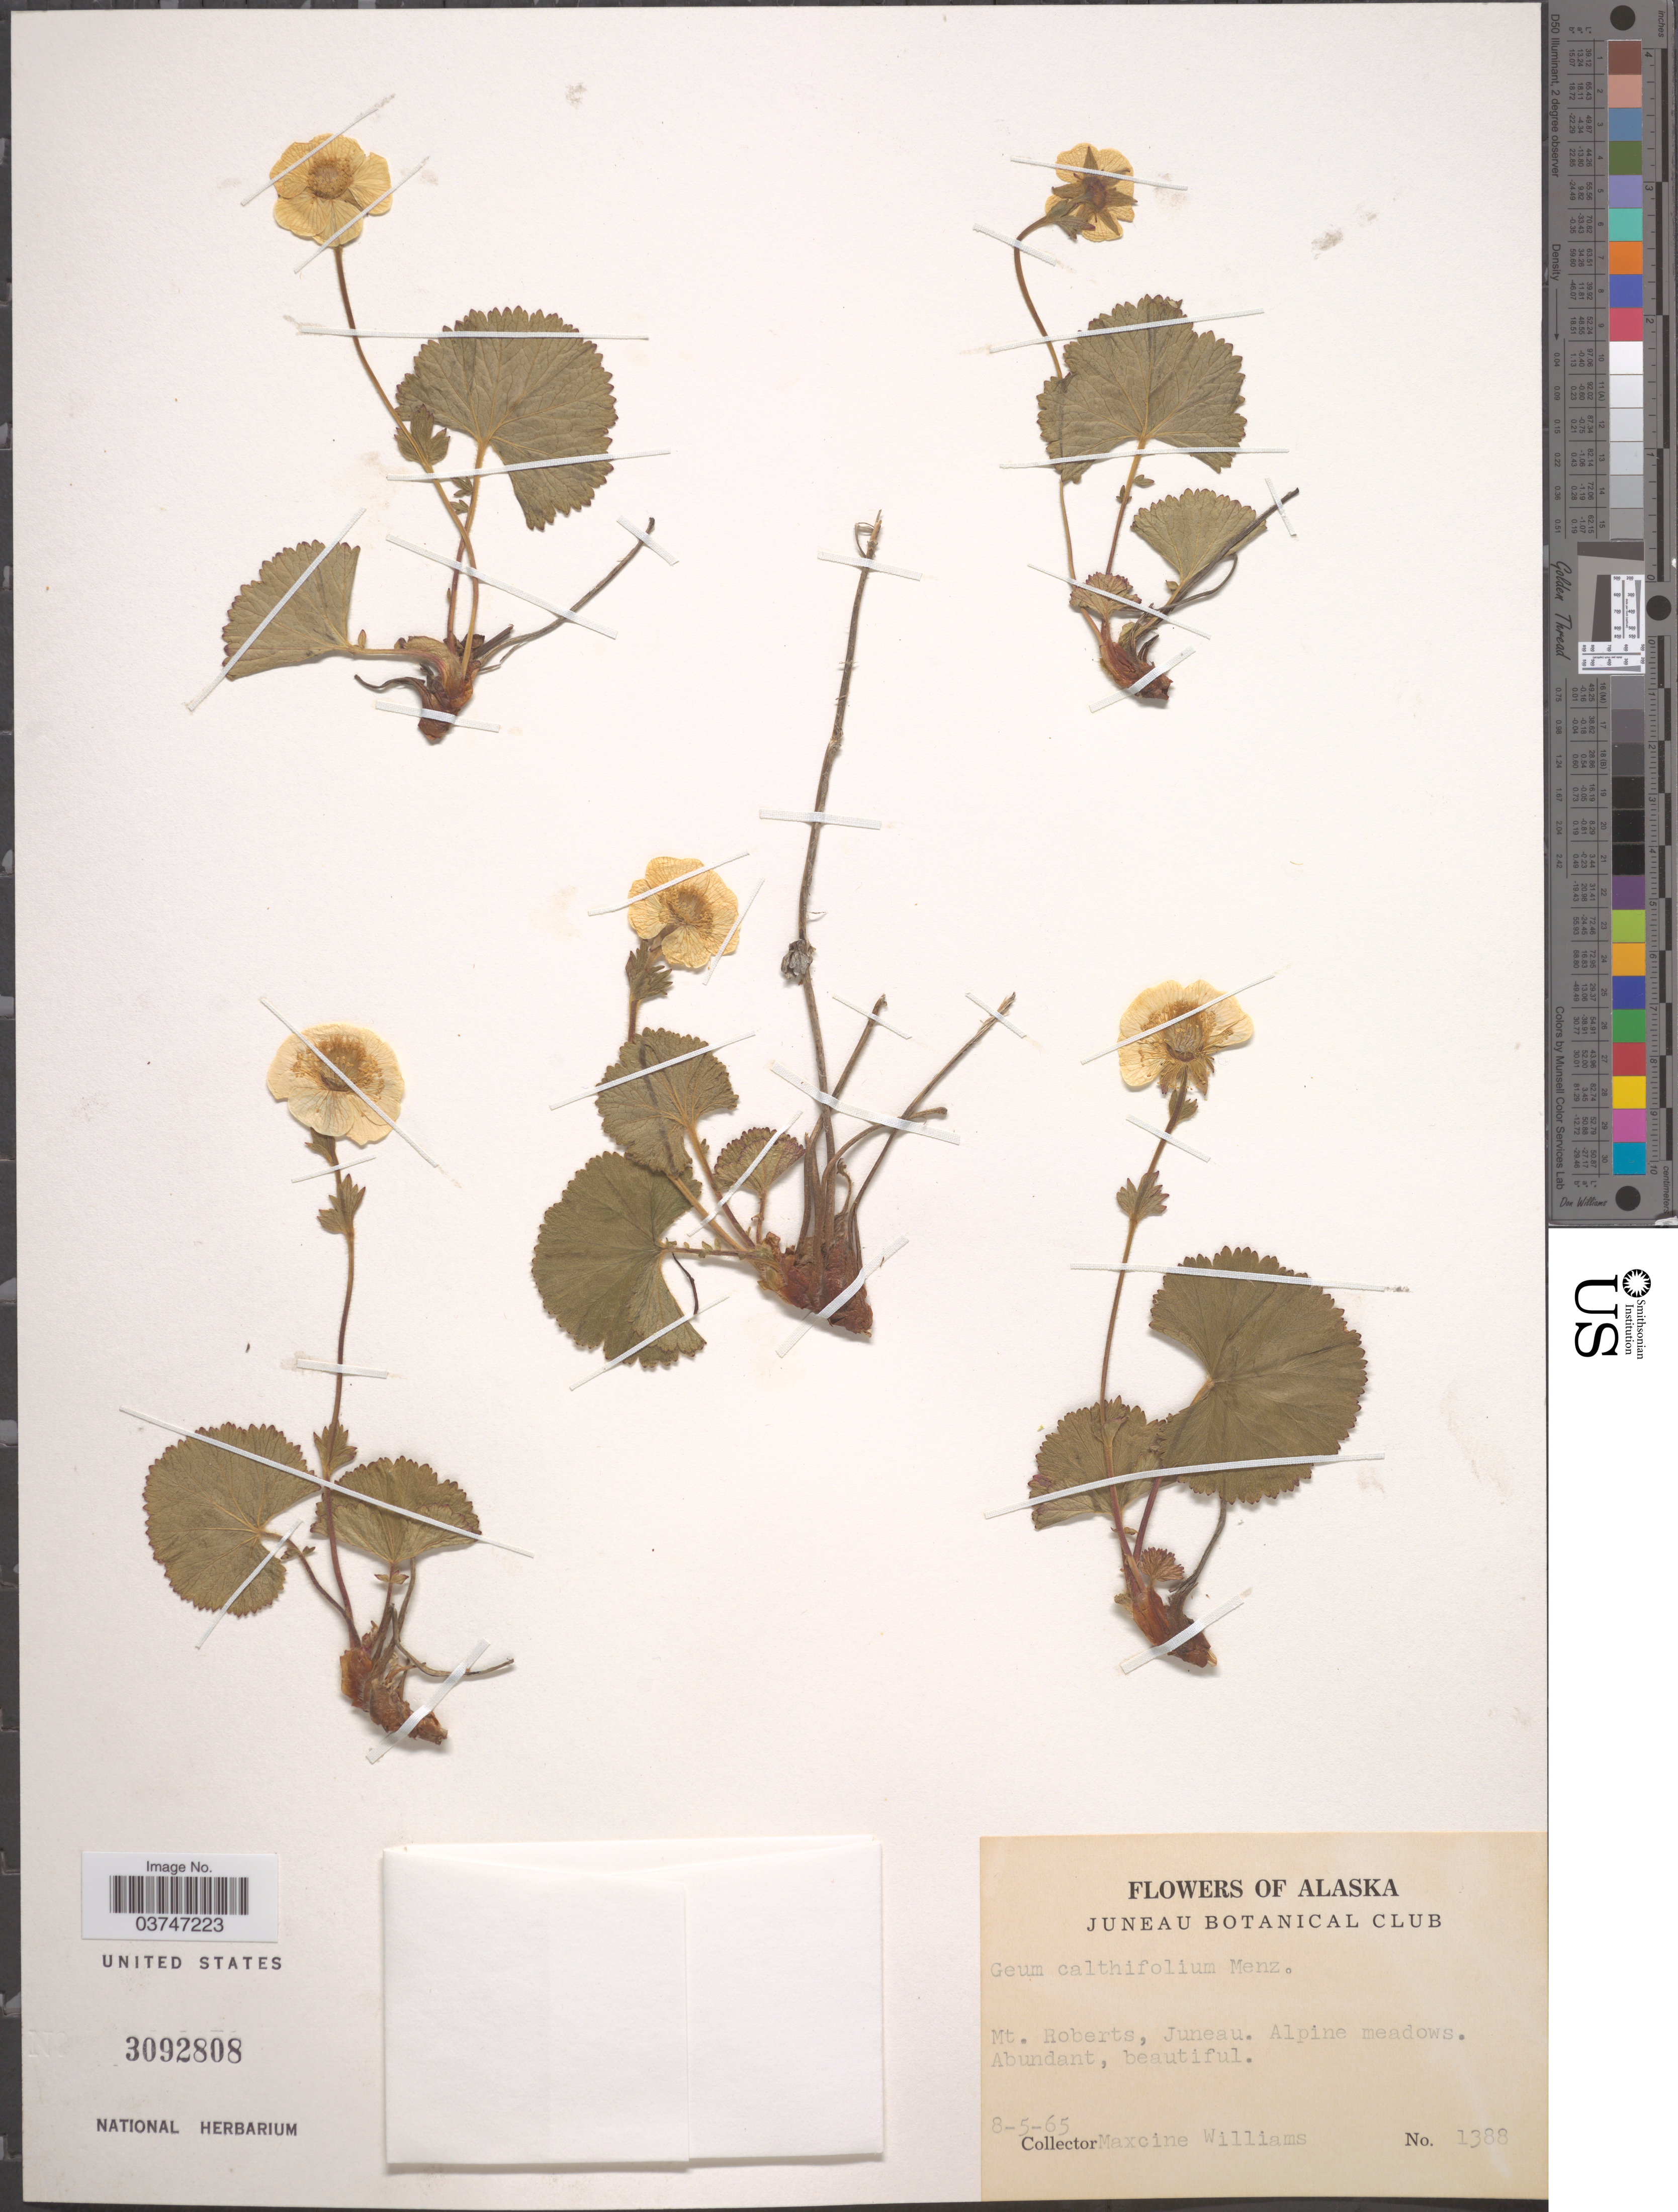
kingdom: Plantae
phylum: Tracheophyta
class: Magnoliopsida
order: Rosales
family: Rosaceae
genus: Geum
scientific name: Geum calthifolium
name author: Menzies ex Sm.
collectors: M. Williams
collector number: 1388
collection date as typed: Transcribed d/m/y: 5/8/65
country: United States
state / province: Alaska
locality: Mt. Roberts, Juneau.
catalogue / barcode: US 3092808